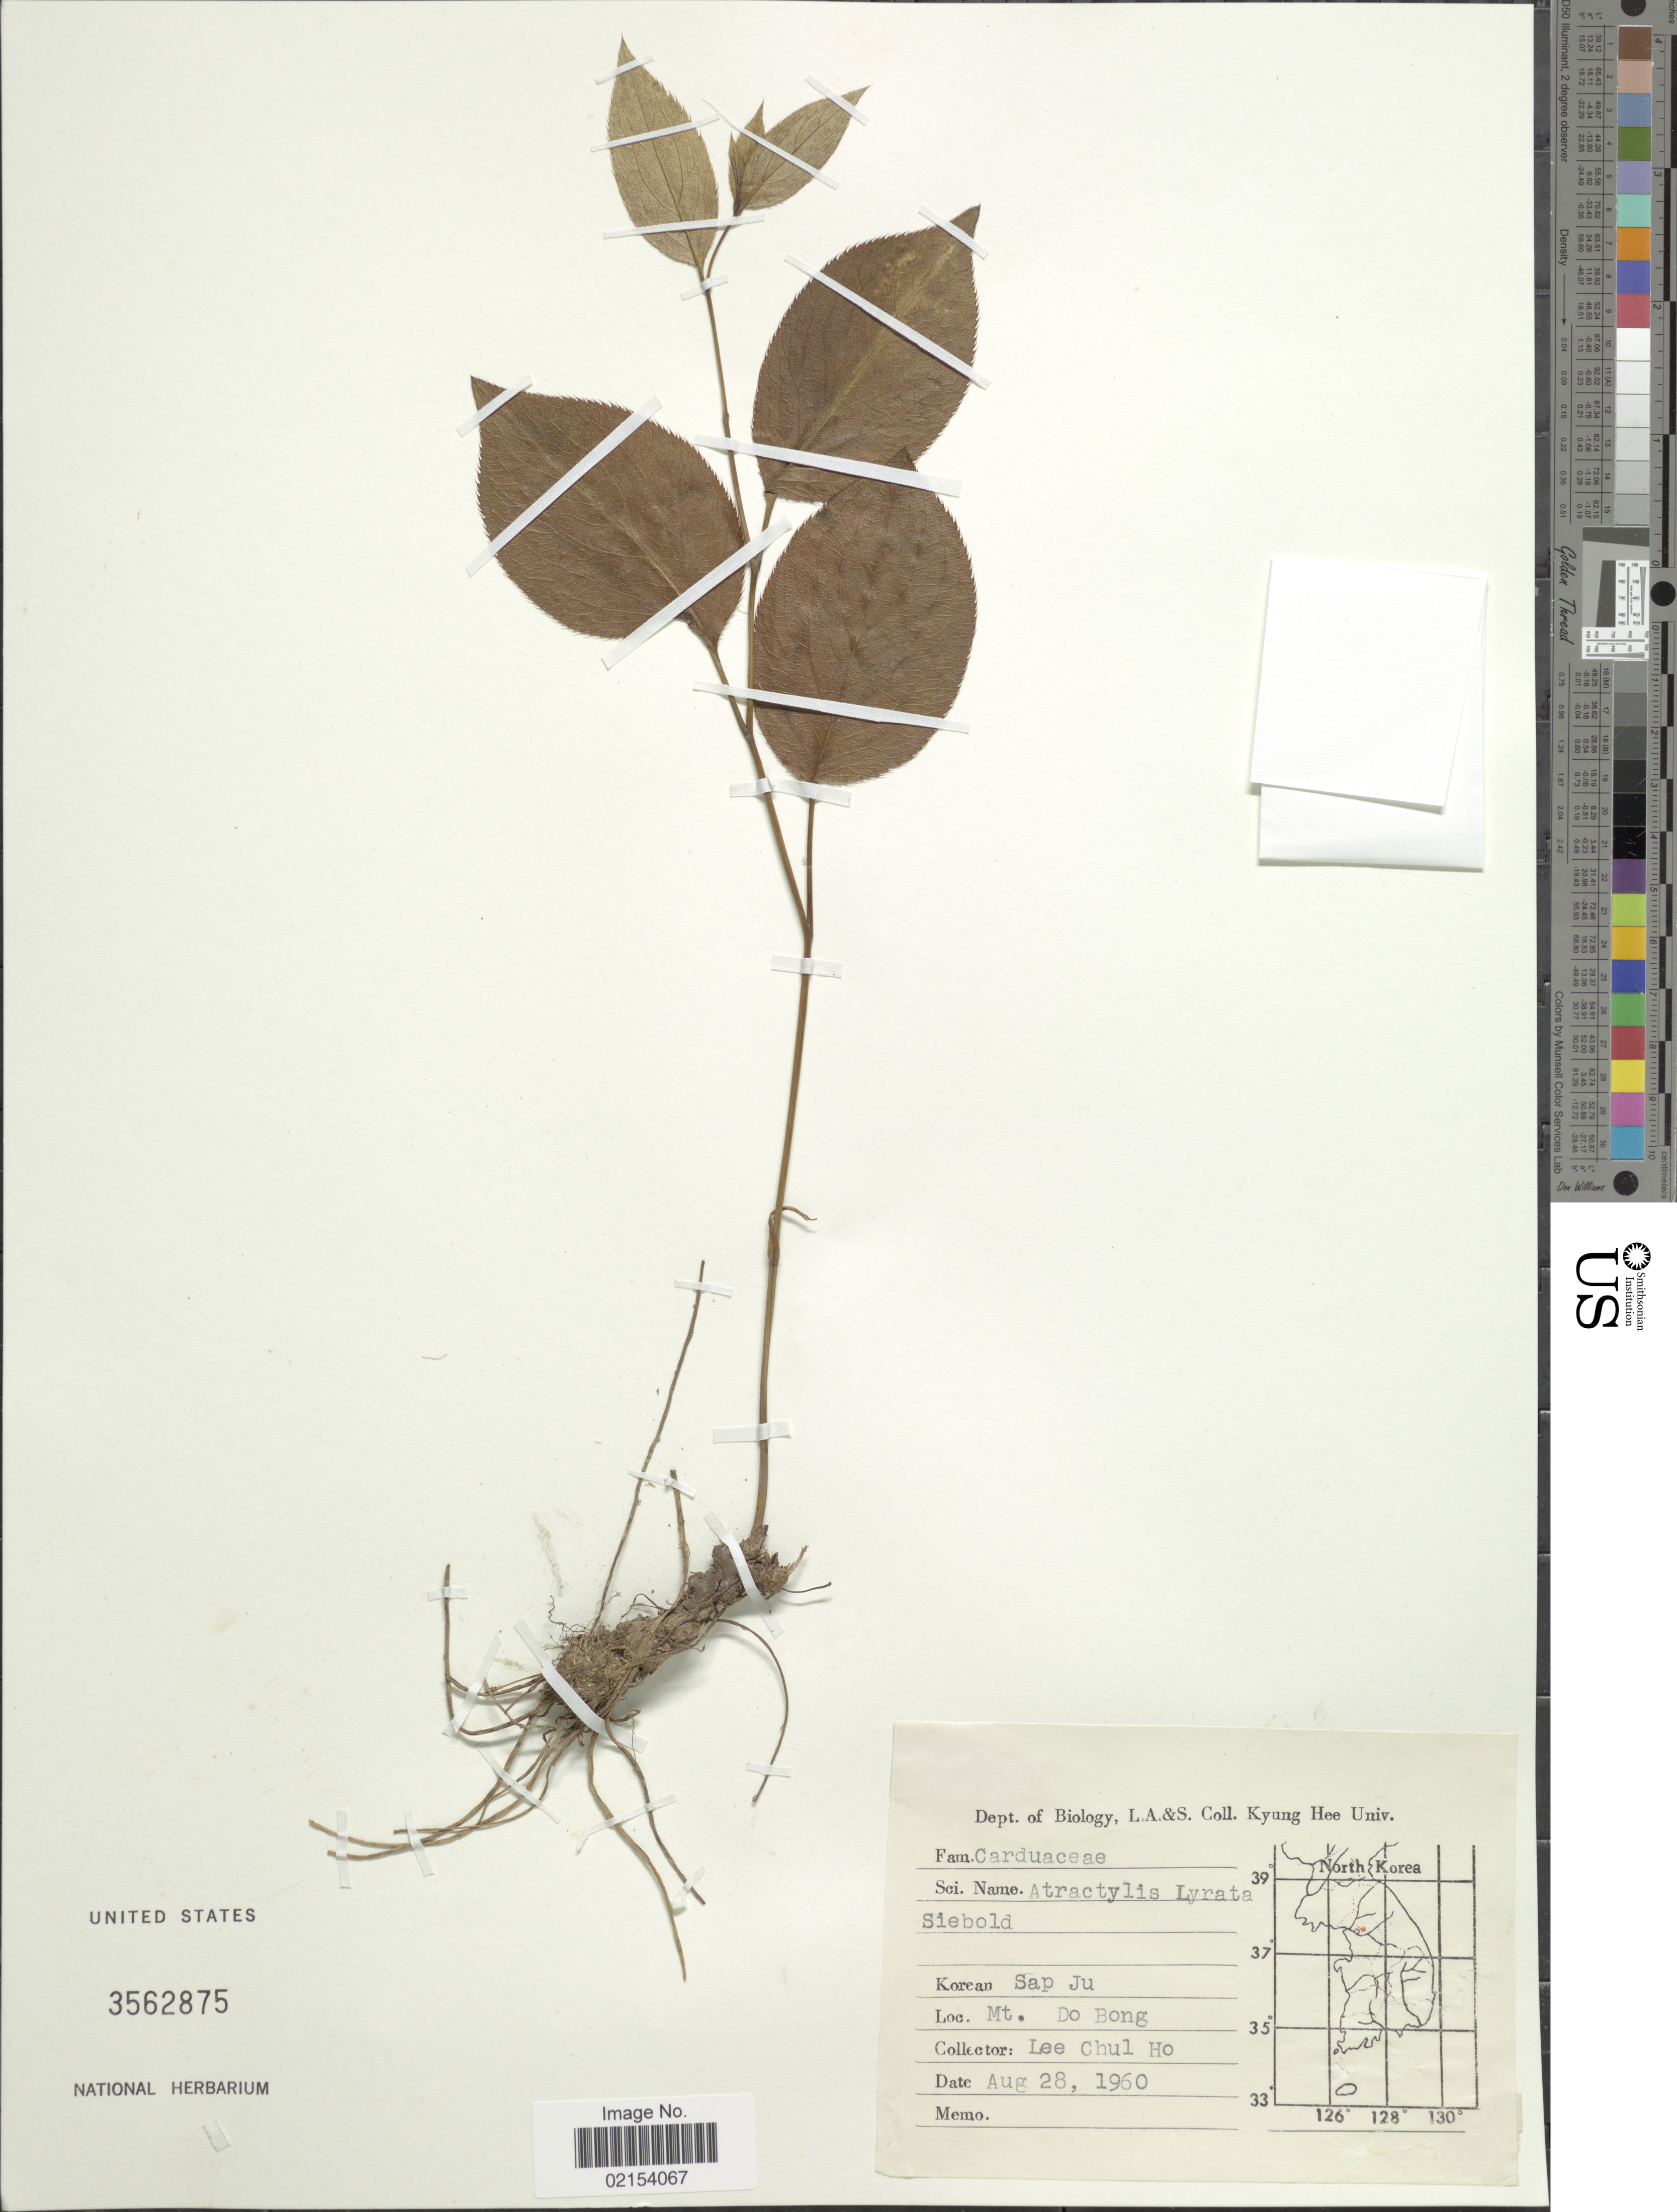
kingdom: Plantae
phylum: Tracheophyta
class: Magnoliopsida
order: Asterales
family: Asteraceae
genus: Atractylodes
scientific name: Atractylodes lancea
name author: (Thunb.) DC.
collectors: Lee Chul Ho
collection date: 1960-08-28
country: South Korea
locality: Mt. Do Bong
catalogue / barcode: US 3562875